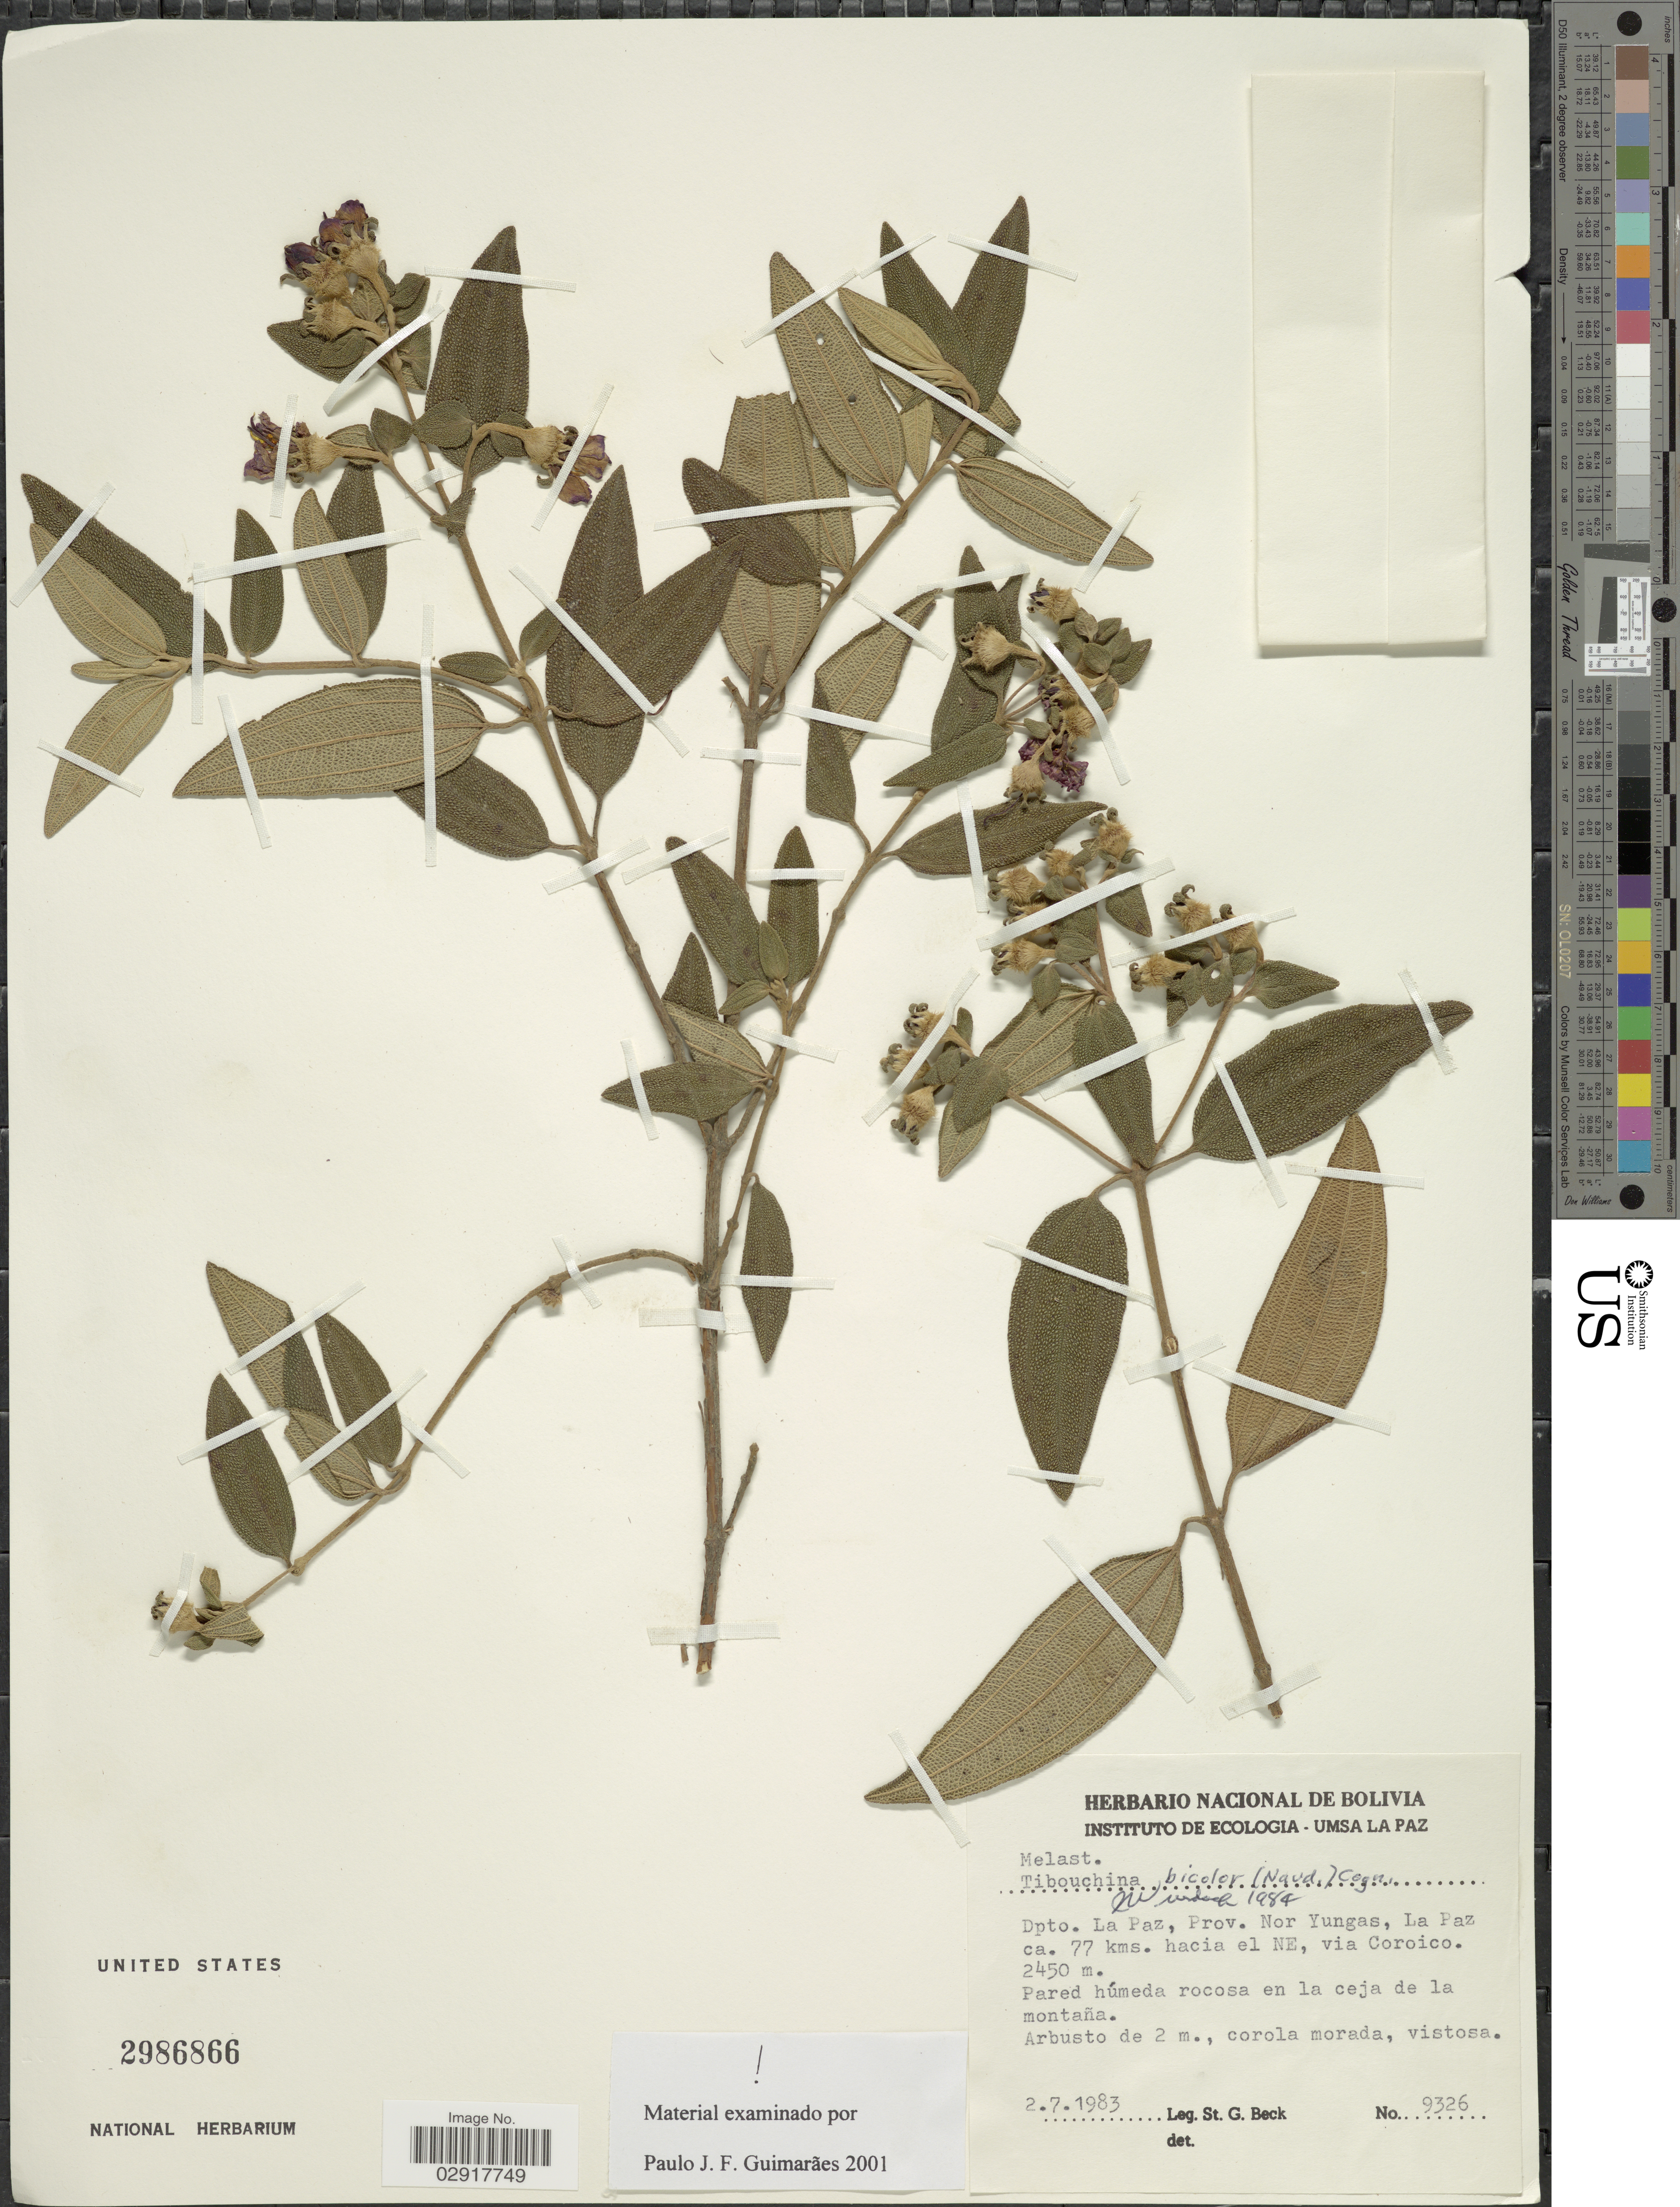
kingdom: Plantae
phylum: Tracheophyta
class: Magnoliopsida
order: Myrtales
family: Melastomataceae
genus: Tibouchina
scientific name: Tibouchina bicolor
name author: (Naudin) Cogn.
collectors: S. G. Beck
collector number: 9326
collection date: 1983-07-02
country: Bolivia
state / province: La Paz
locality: Dpto. La Paz, Prov. Nor Yungas, La Paz ca. 77 kms. hacia el NE, via Coroico.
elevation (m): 2450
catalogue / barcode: US 2986866